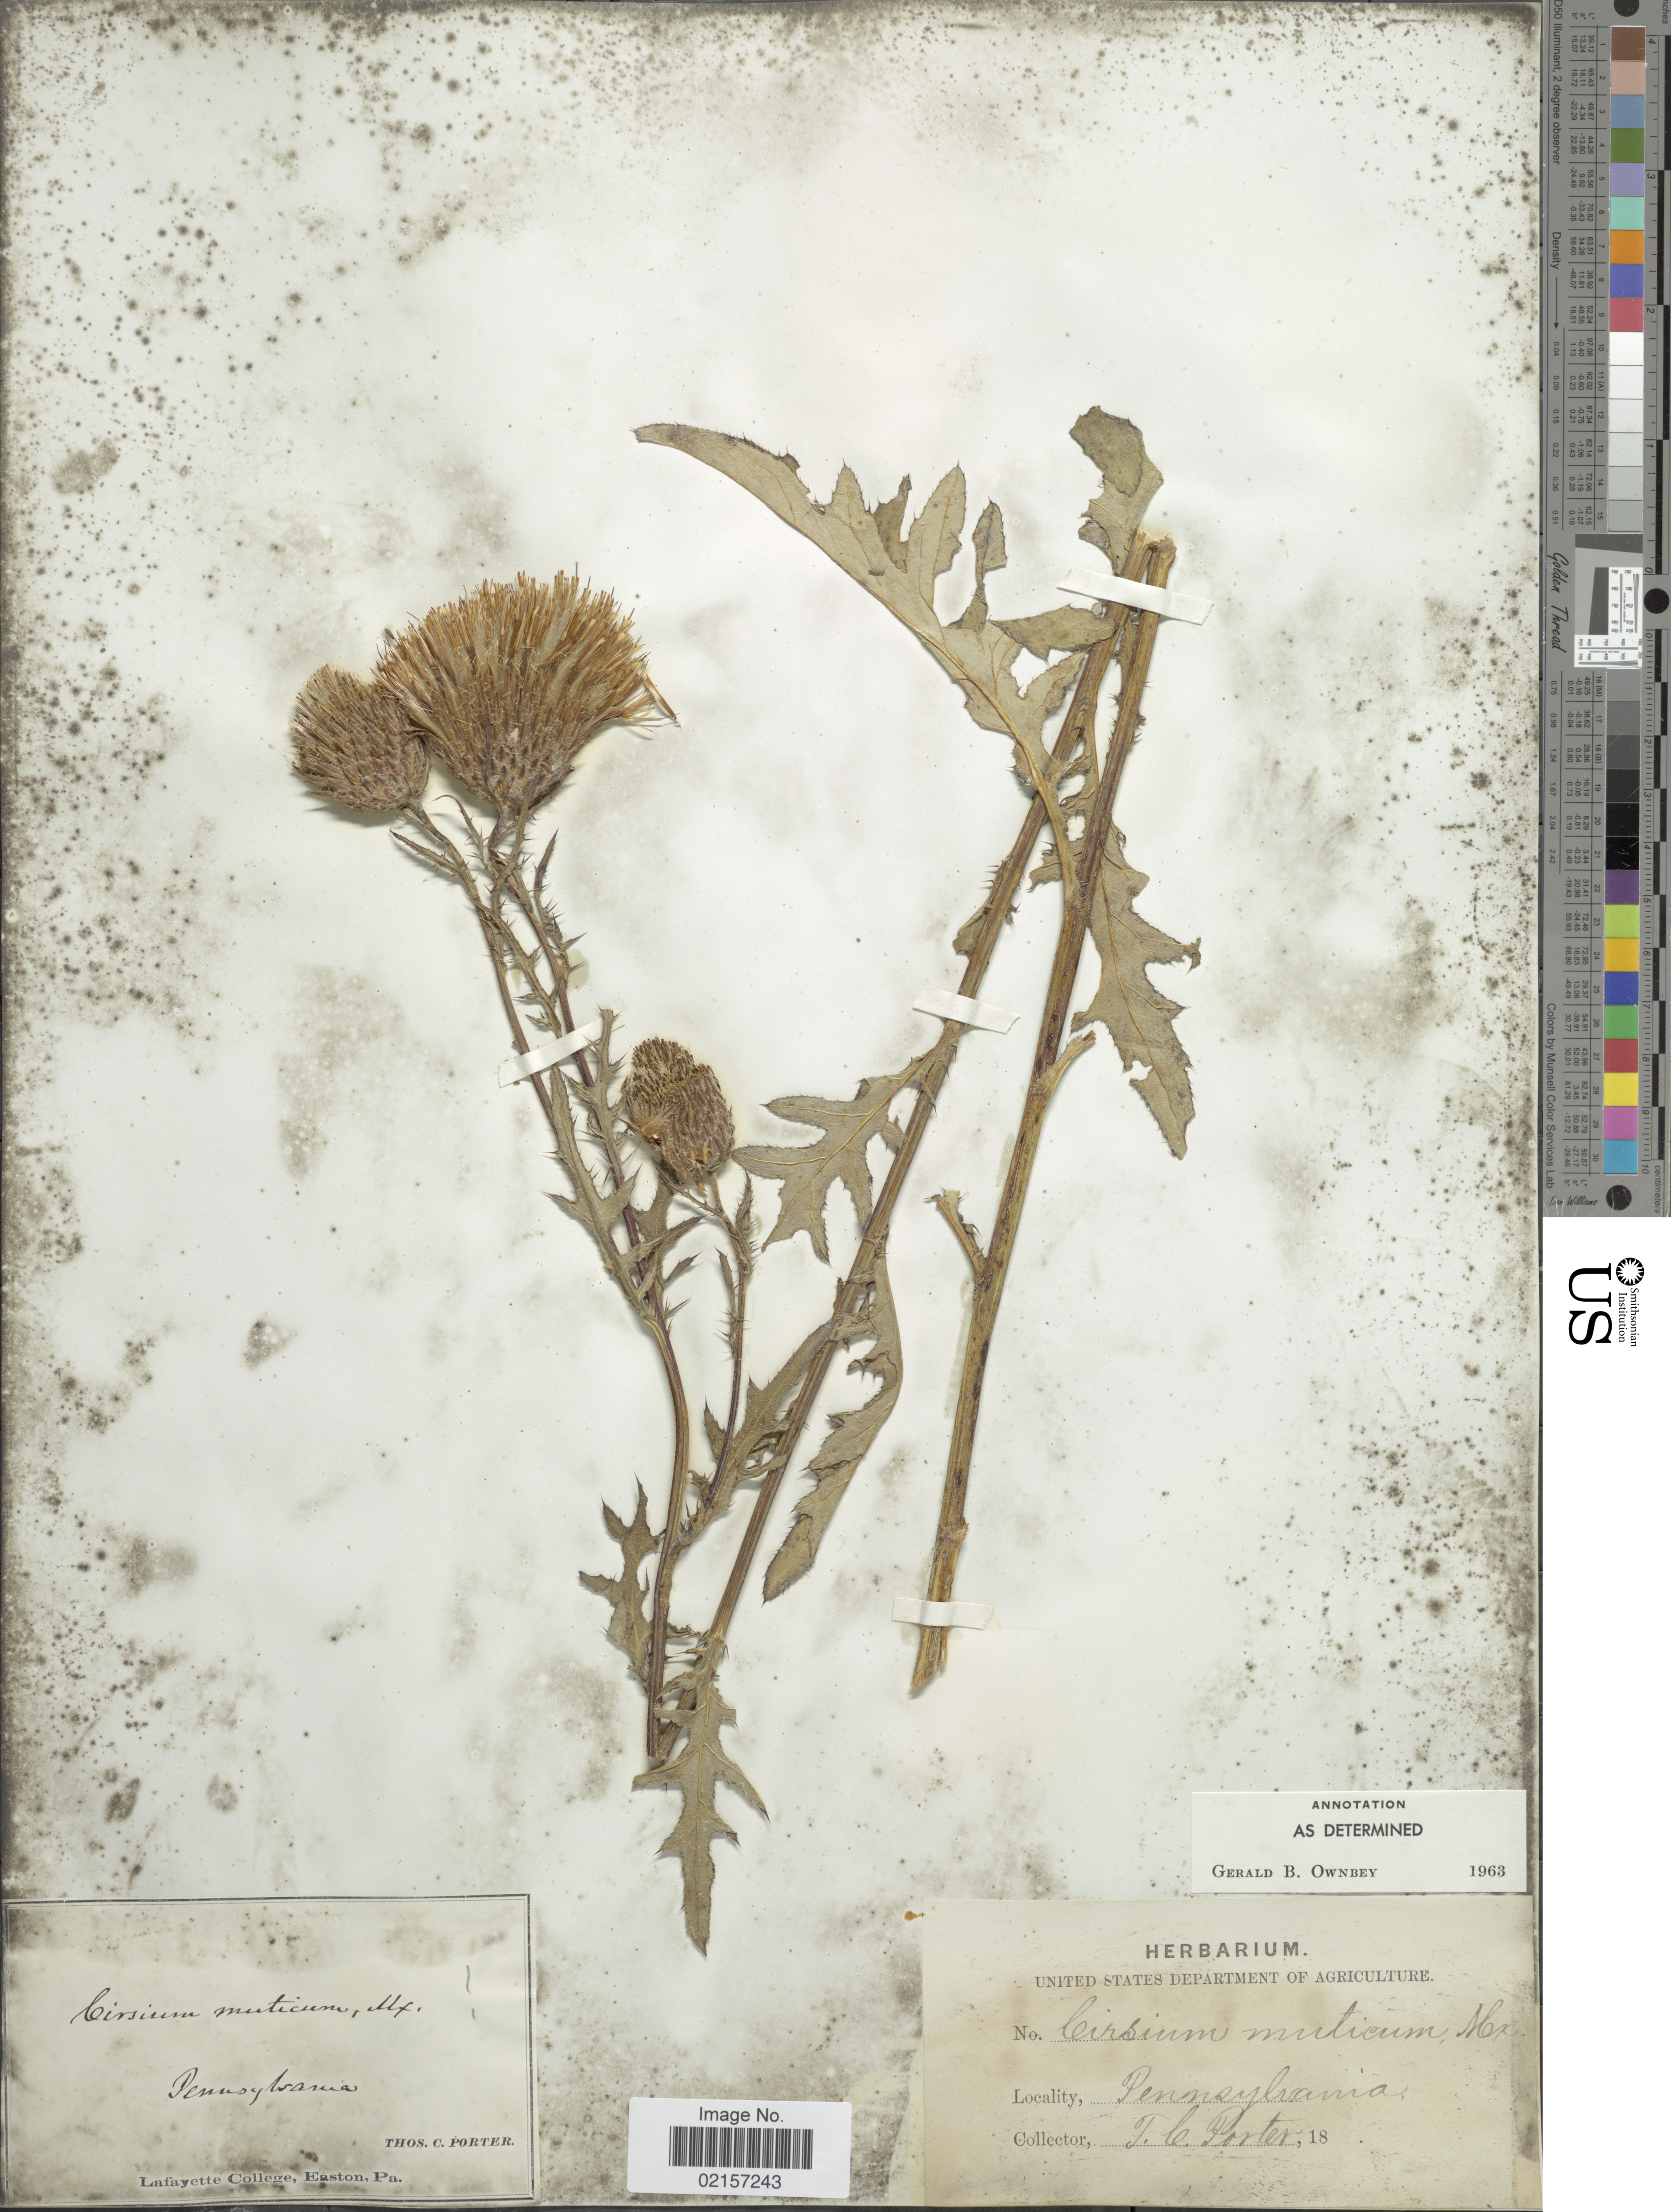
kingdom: Plantae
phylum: Tracheophyta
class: Magnoliopsida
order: Asterales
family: Asteraceae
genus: Cirsium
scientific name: Cirsium muticum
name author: Michx.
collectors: T. Porter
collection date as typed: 18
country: United States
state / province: Pennsylvania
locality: Lafayette College, Easton